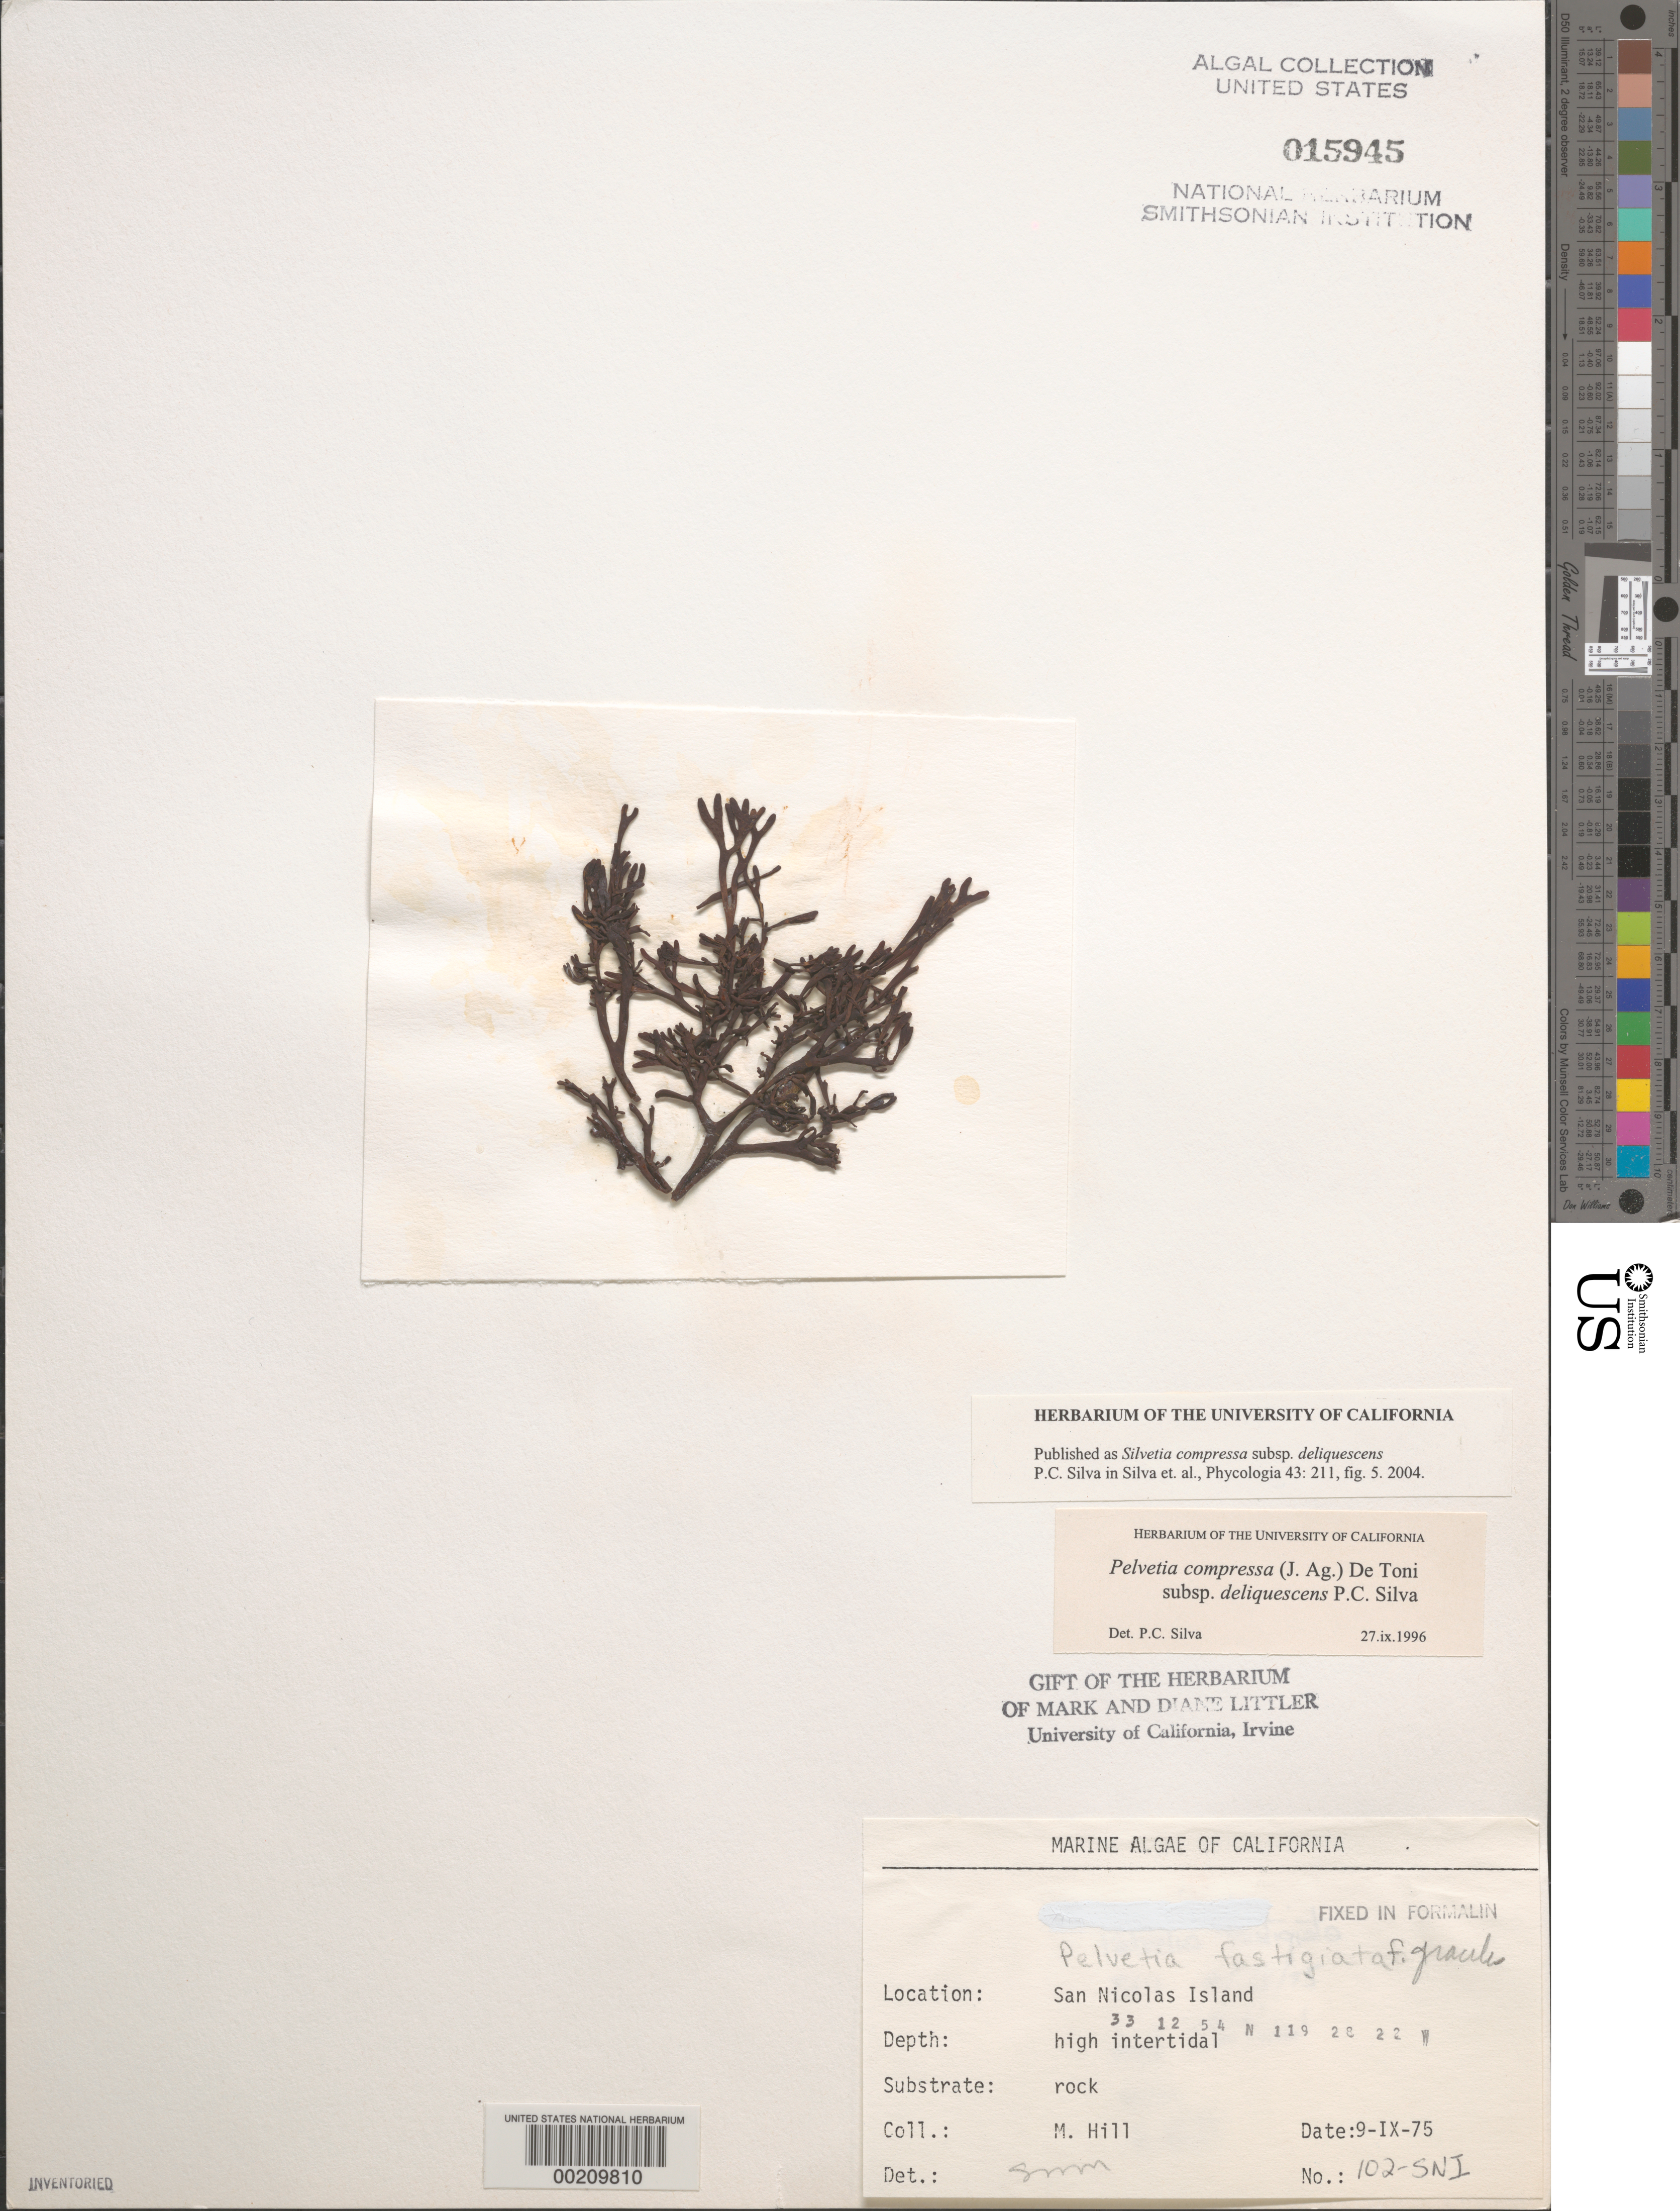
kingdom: Chromista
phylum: Ochrophyta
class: Phaeophyceae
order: Fucales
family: Fucaceae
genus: Silvetia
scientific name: Silvetia compressa subsp. deliquescens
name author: P.C. Silva in P.C. Silva et al.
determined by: Silva, P. C.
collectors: M. Hill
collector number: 102-SNI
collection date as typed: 09 Sep 1975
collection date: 1975-09-09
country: United States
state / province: California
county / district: Ventura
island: San Nicolas Island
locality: Dutch Harbor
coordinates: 33 12'54"N, 119 28'22"W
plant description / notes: BLM-SOCALBIGHT Rocky Intertidal Survey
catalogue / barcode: US 15945